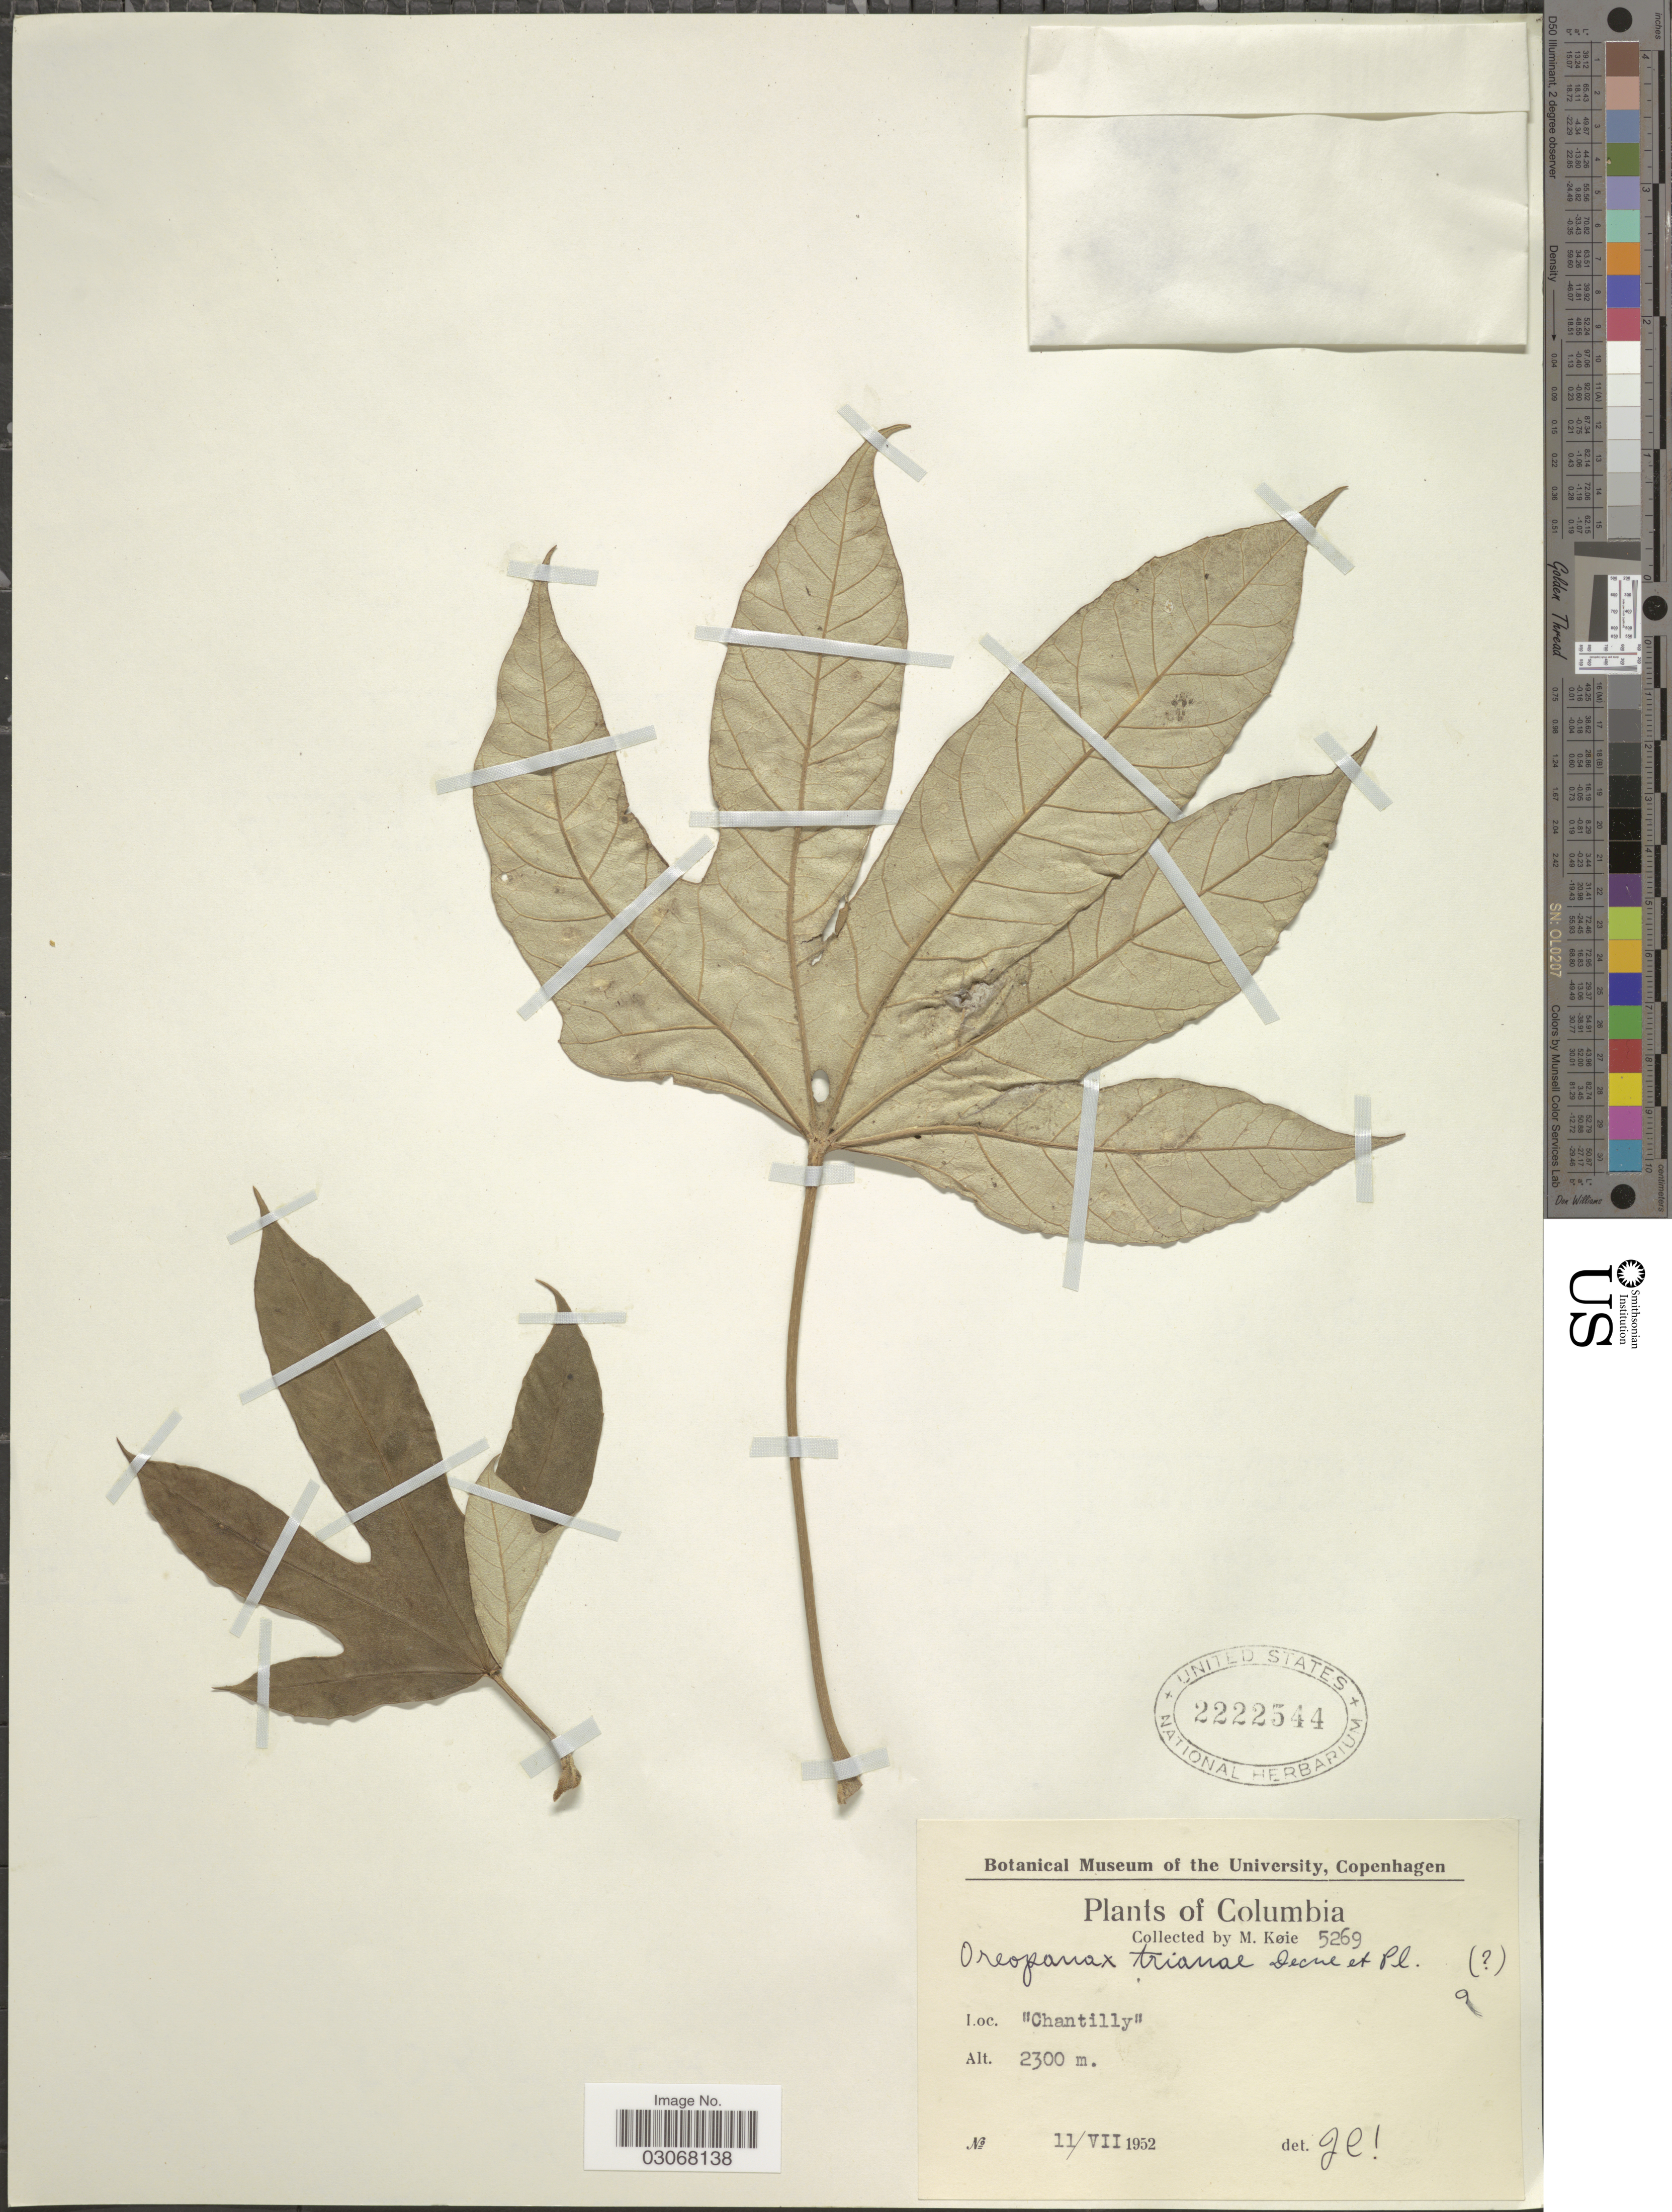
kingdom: Plantae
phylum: Tracheophyta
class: Magnoliopsida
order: Apiales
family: Araliaceae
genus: Oreopanax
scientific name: Oreopanax trianae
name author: Decne. & Planch. ex Harms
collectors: M. Köie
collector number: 5269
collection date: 1952-07-11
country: Colombia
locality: Chantilly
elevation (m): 2300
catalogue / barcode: US 2222544